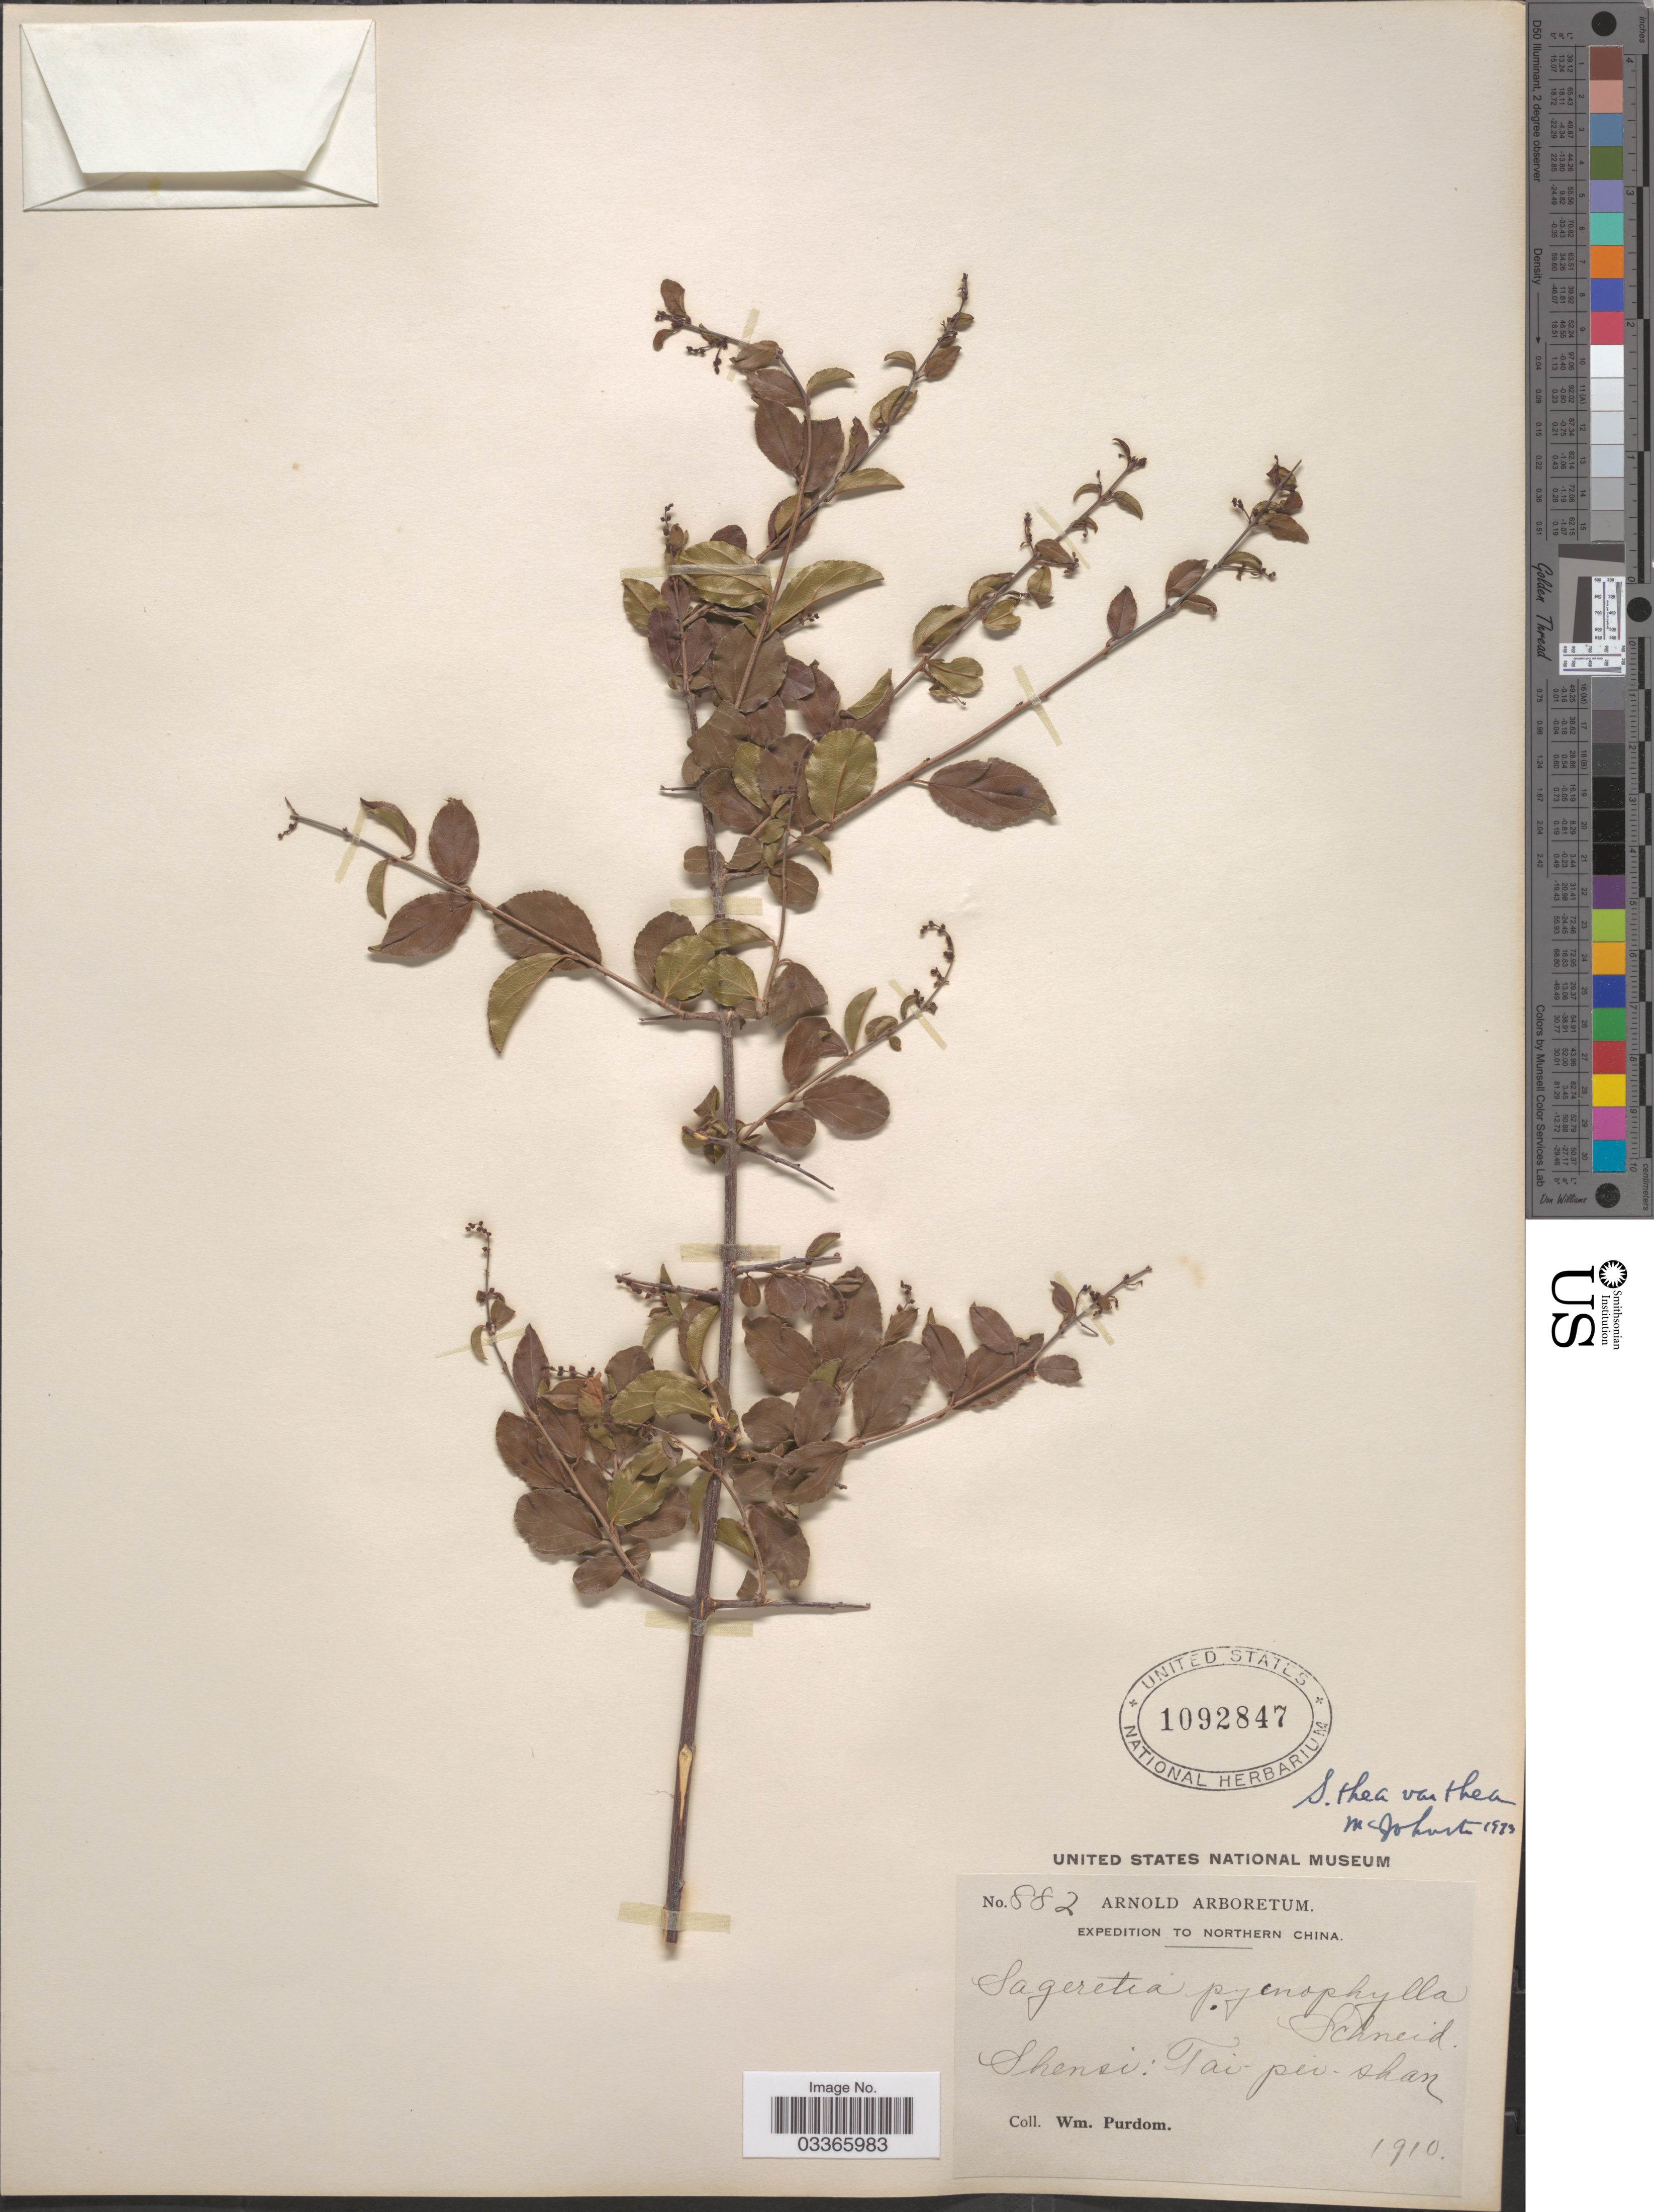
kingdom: Plantae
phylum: Tracheophyta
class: Magnoliopsida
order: Rosales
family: Rhamnaceae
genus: Sageretia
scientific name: Sageretia thea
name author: (Osbeck) M.C. Johnst.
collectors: W. Purdom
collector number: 882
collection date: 1910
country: China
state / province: Shaanxi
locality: Northern China, Shensi: Tai-pei-shan.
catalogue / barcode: US 1092847